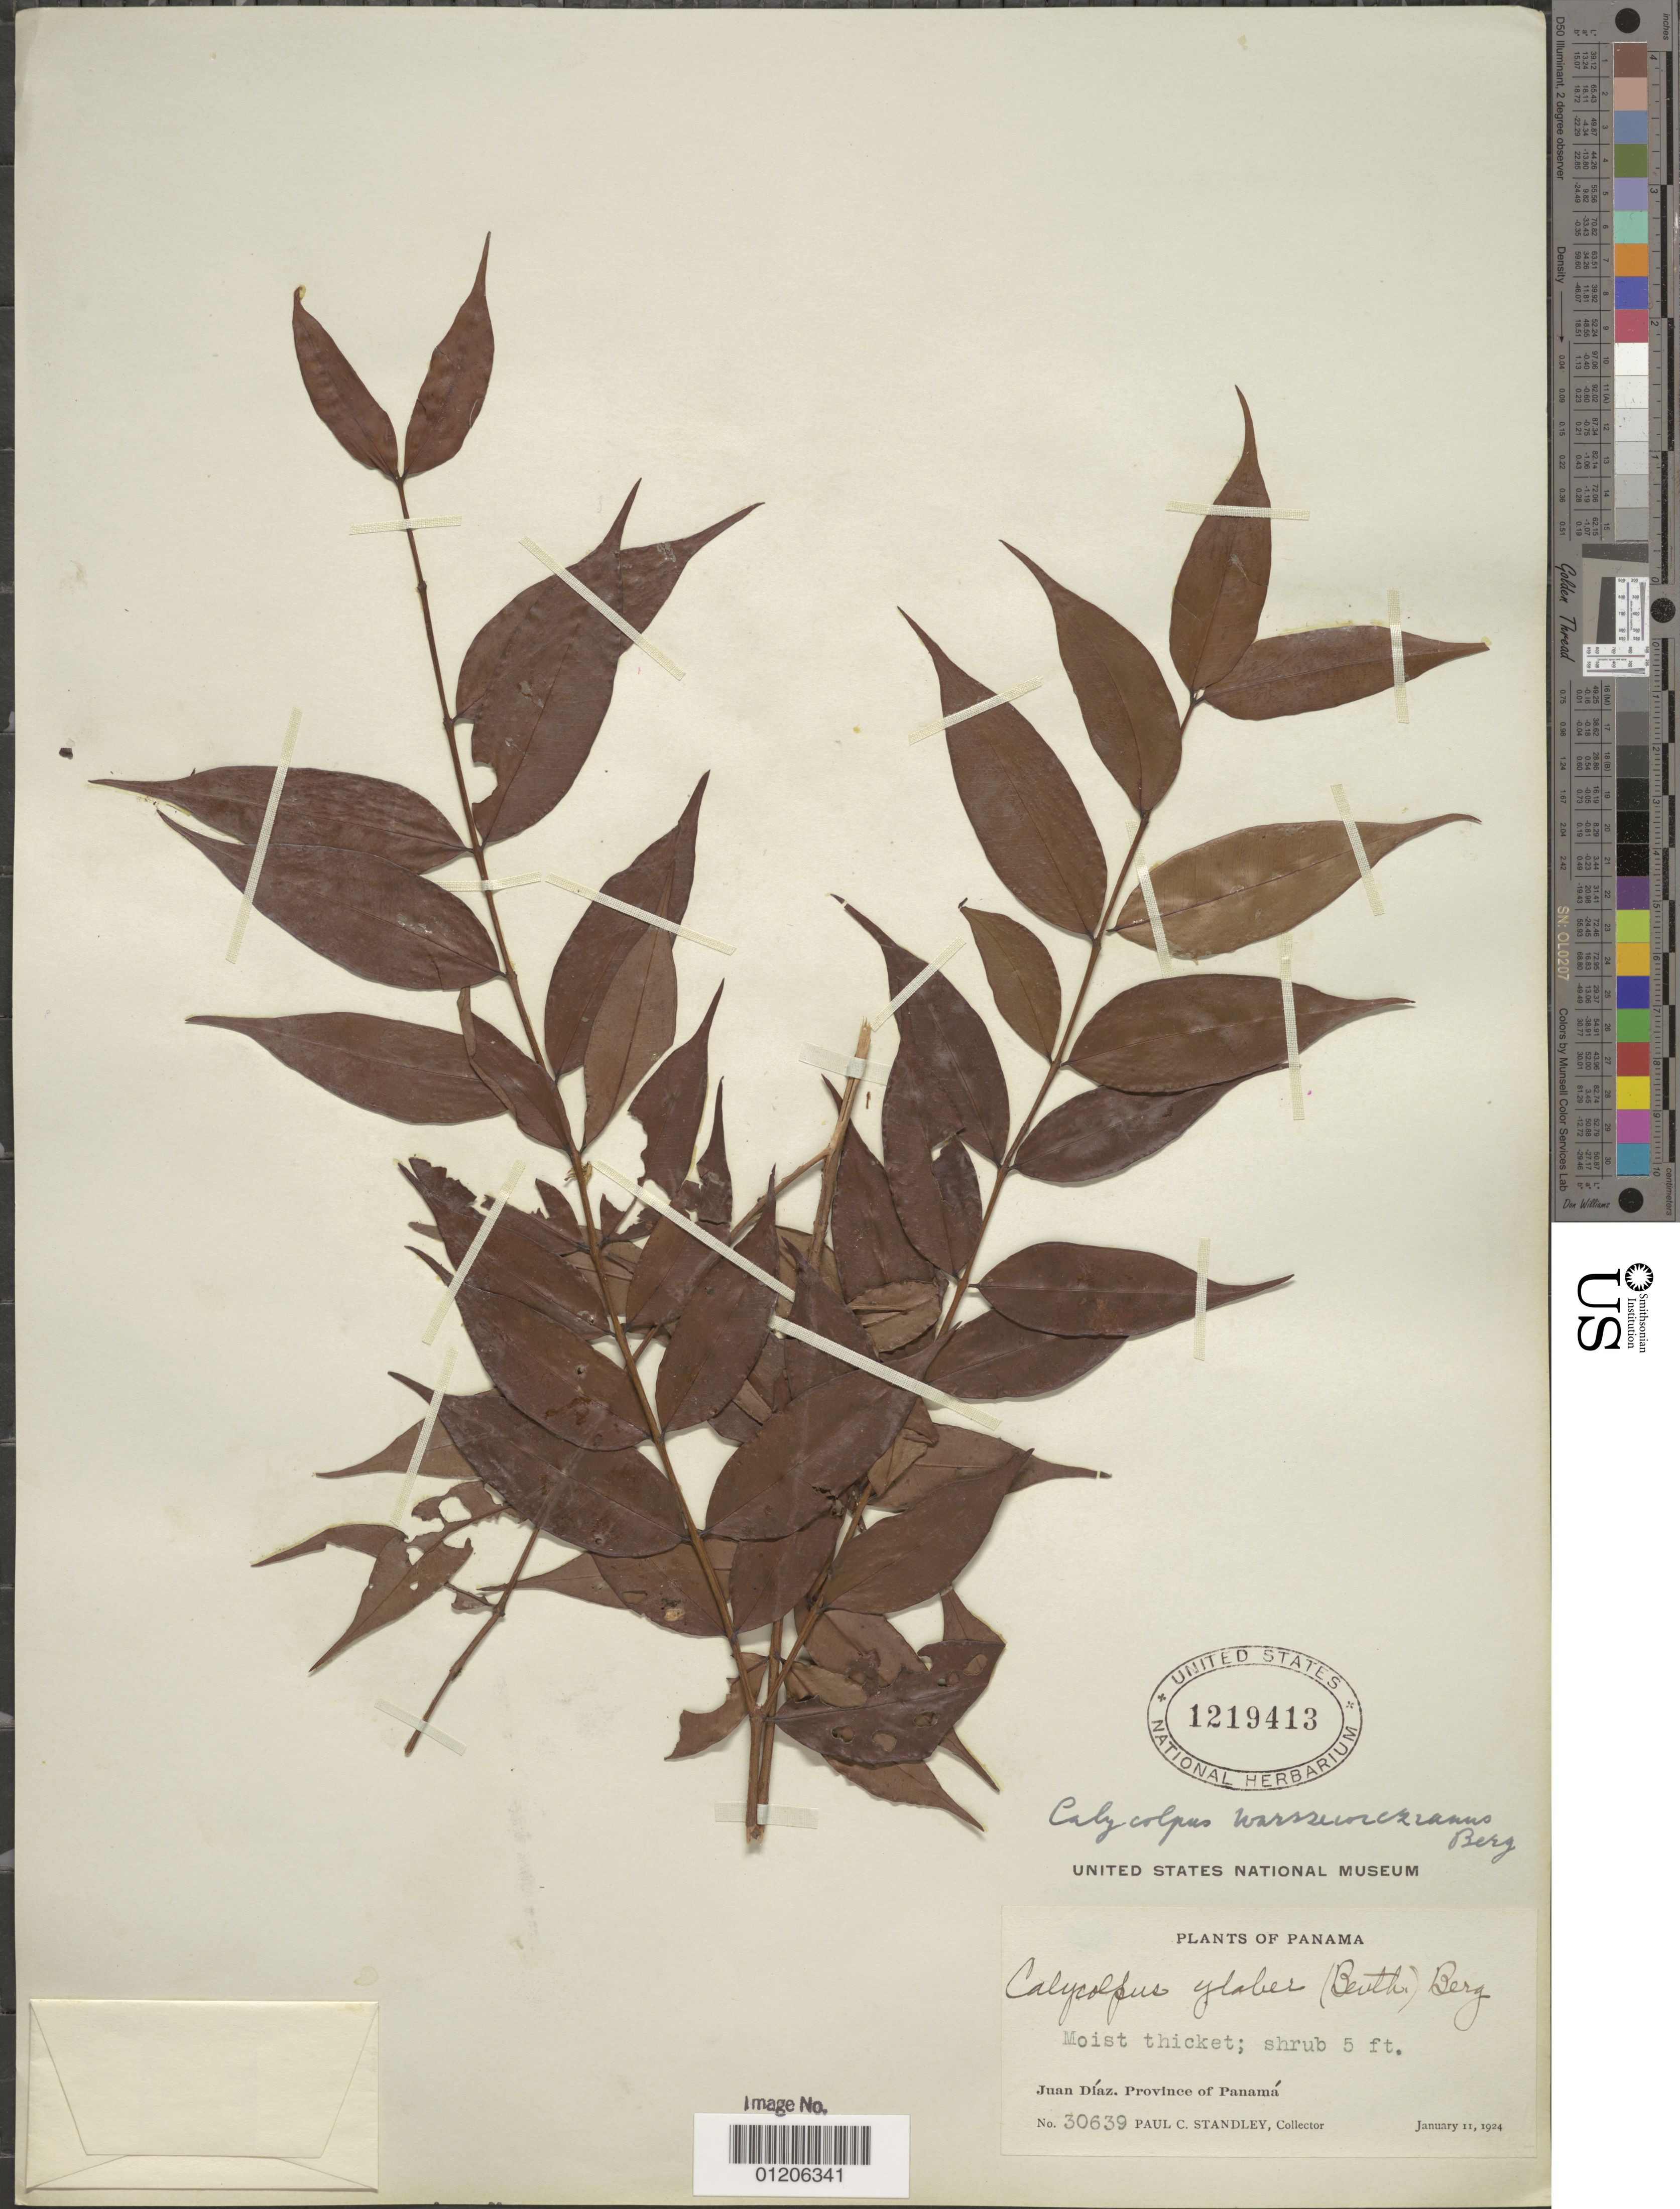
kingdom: Plantae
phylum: Tracheophyta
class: Magnoliopsida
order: Myrtales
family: Myrtaceae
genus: Calycolpus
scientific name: Calycolpus warszewiczianus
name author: O. Berg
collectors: P. C. Standley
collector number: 30639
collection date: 1924-01-11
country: Panama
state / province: Panamá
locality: Juan Díaz.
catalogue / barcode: US 1219413